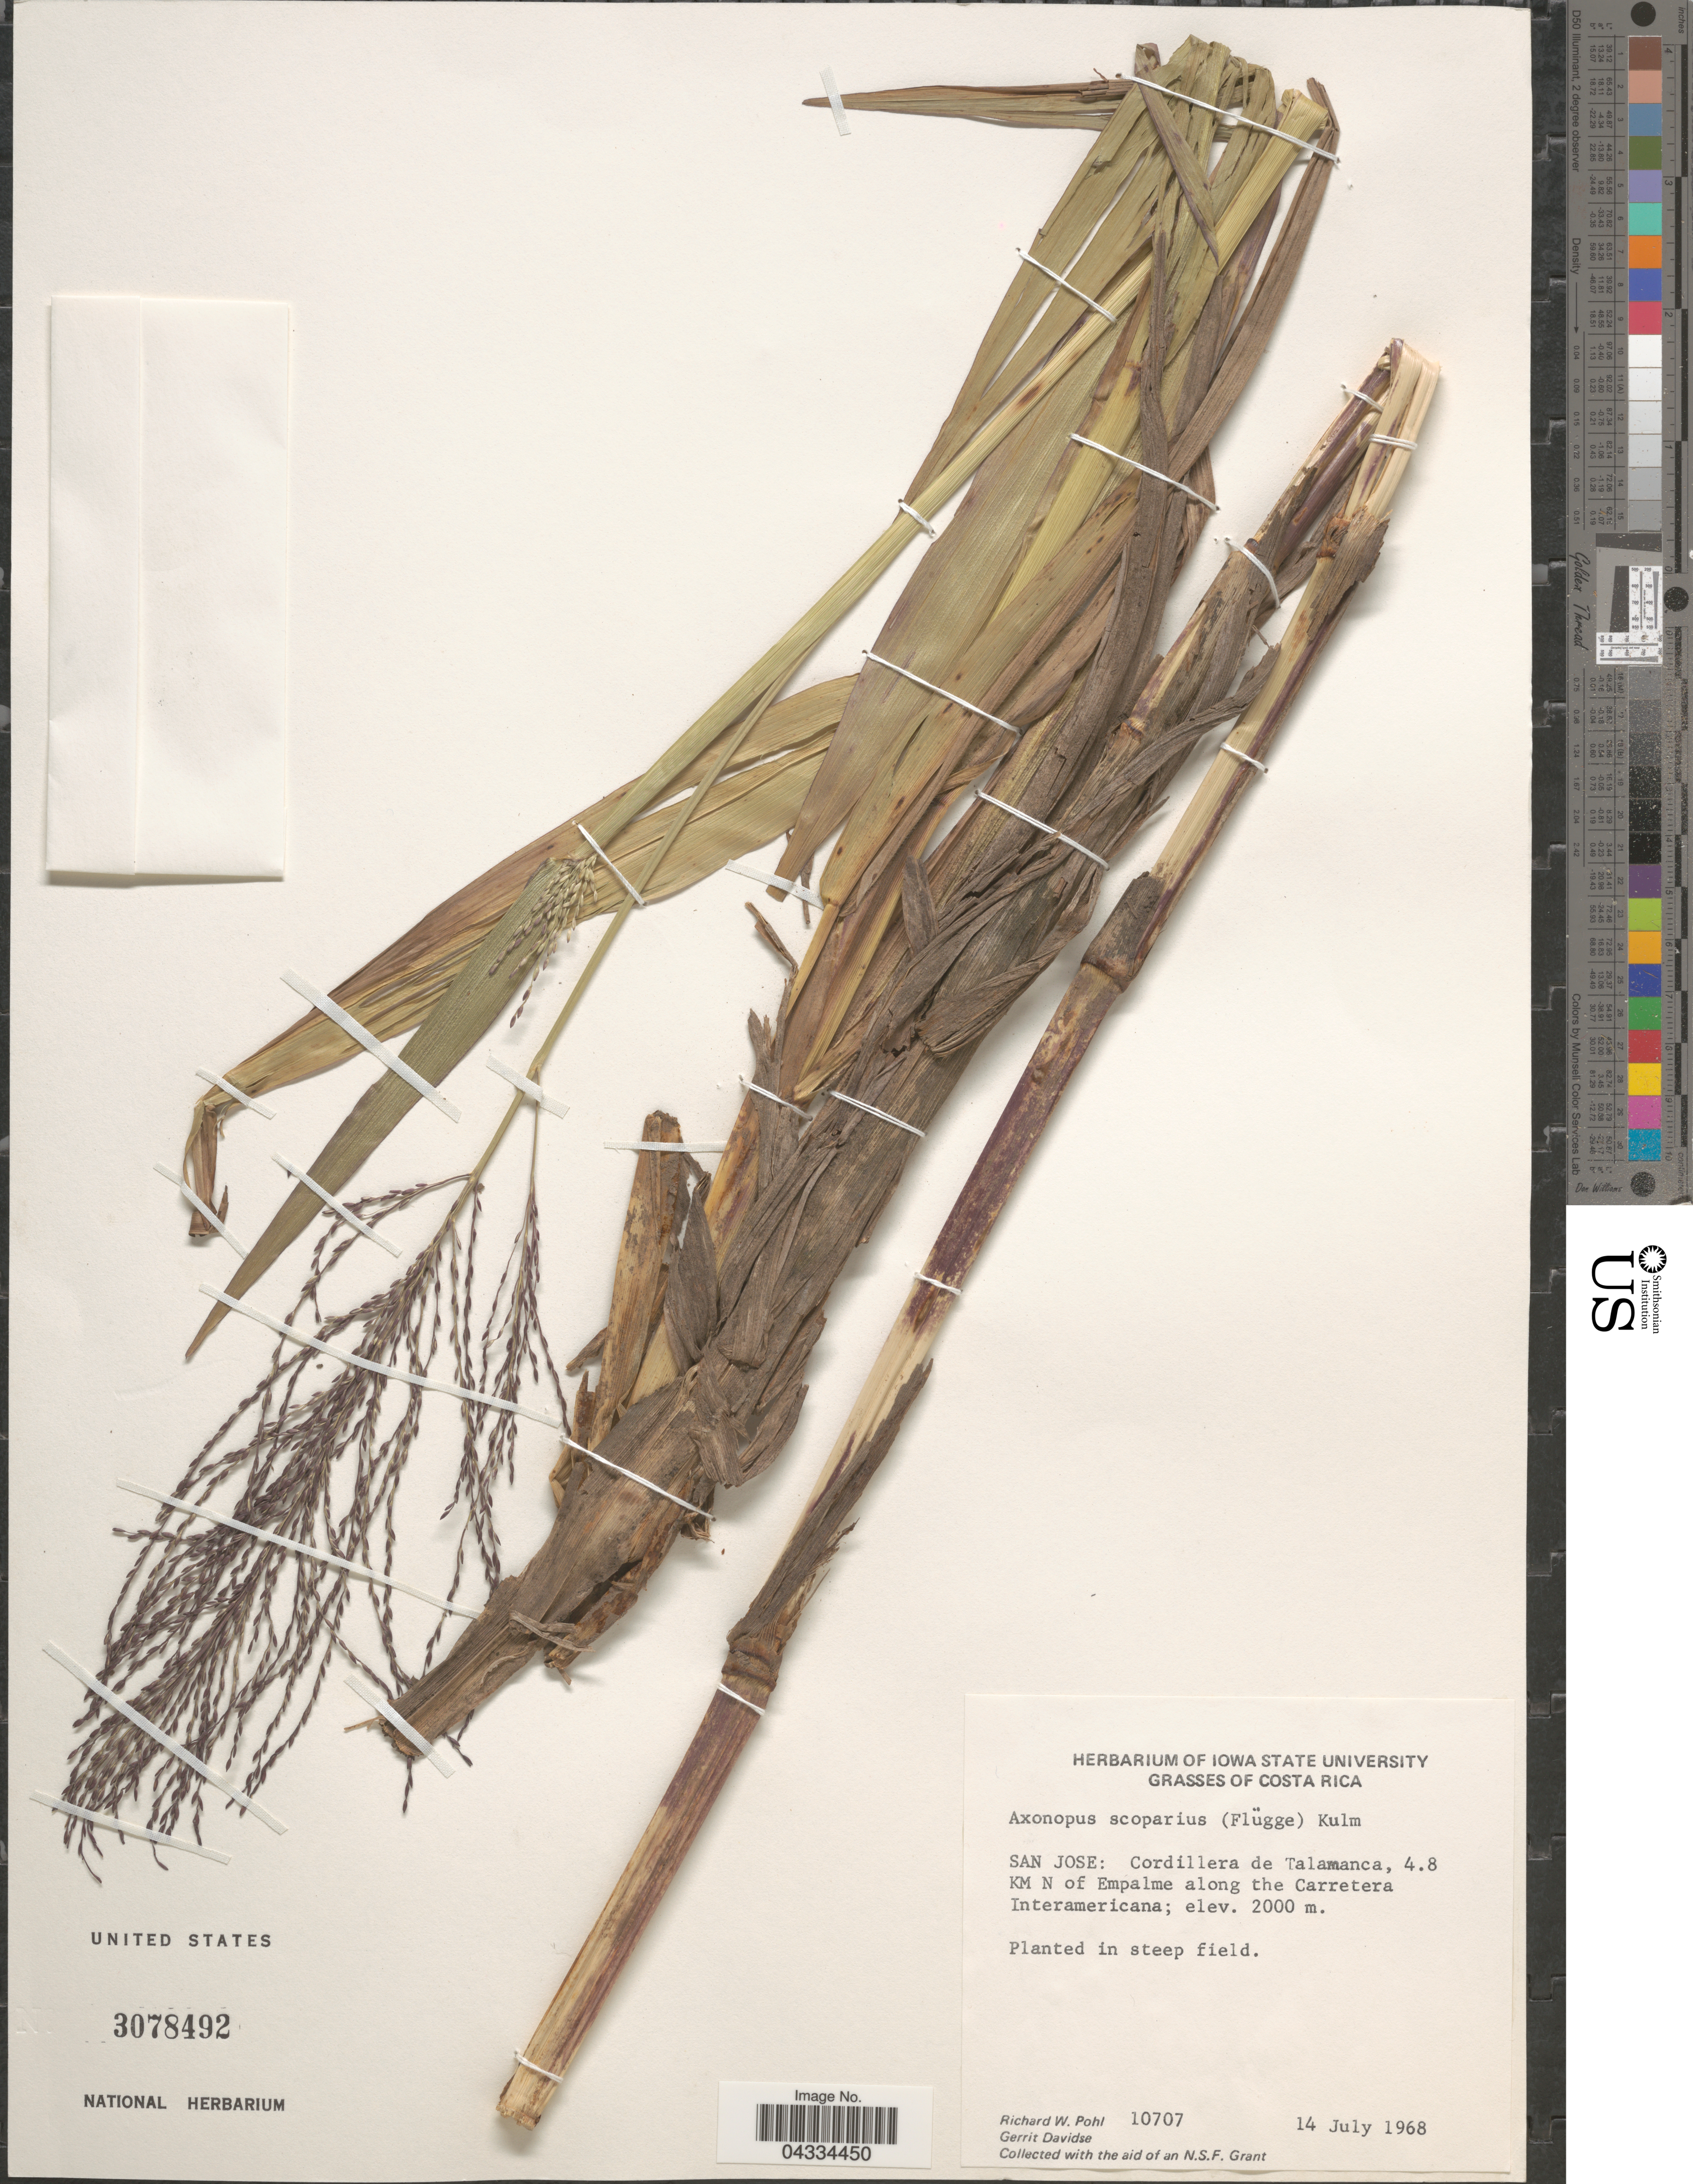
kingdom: Plantae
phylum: Tracheophyta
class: Liliopsida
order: Poales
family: Poaceae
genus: Axonopus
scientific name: Axonopus scoparius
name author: (Flüggé) Kuhlm.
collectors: R. W. Pohl & G. Davidse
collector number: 10707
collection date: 1968-07-14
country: Costa Rica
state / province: San José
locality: Cordillera de Talamanca, 4.8 KM N of Empalme along the Carretera Interamericana.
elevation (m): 2000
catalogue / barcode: US 3078492